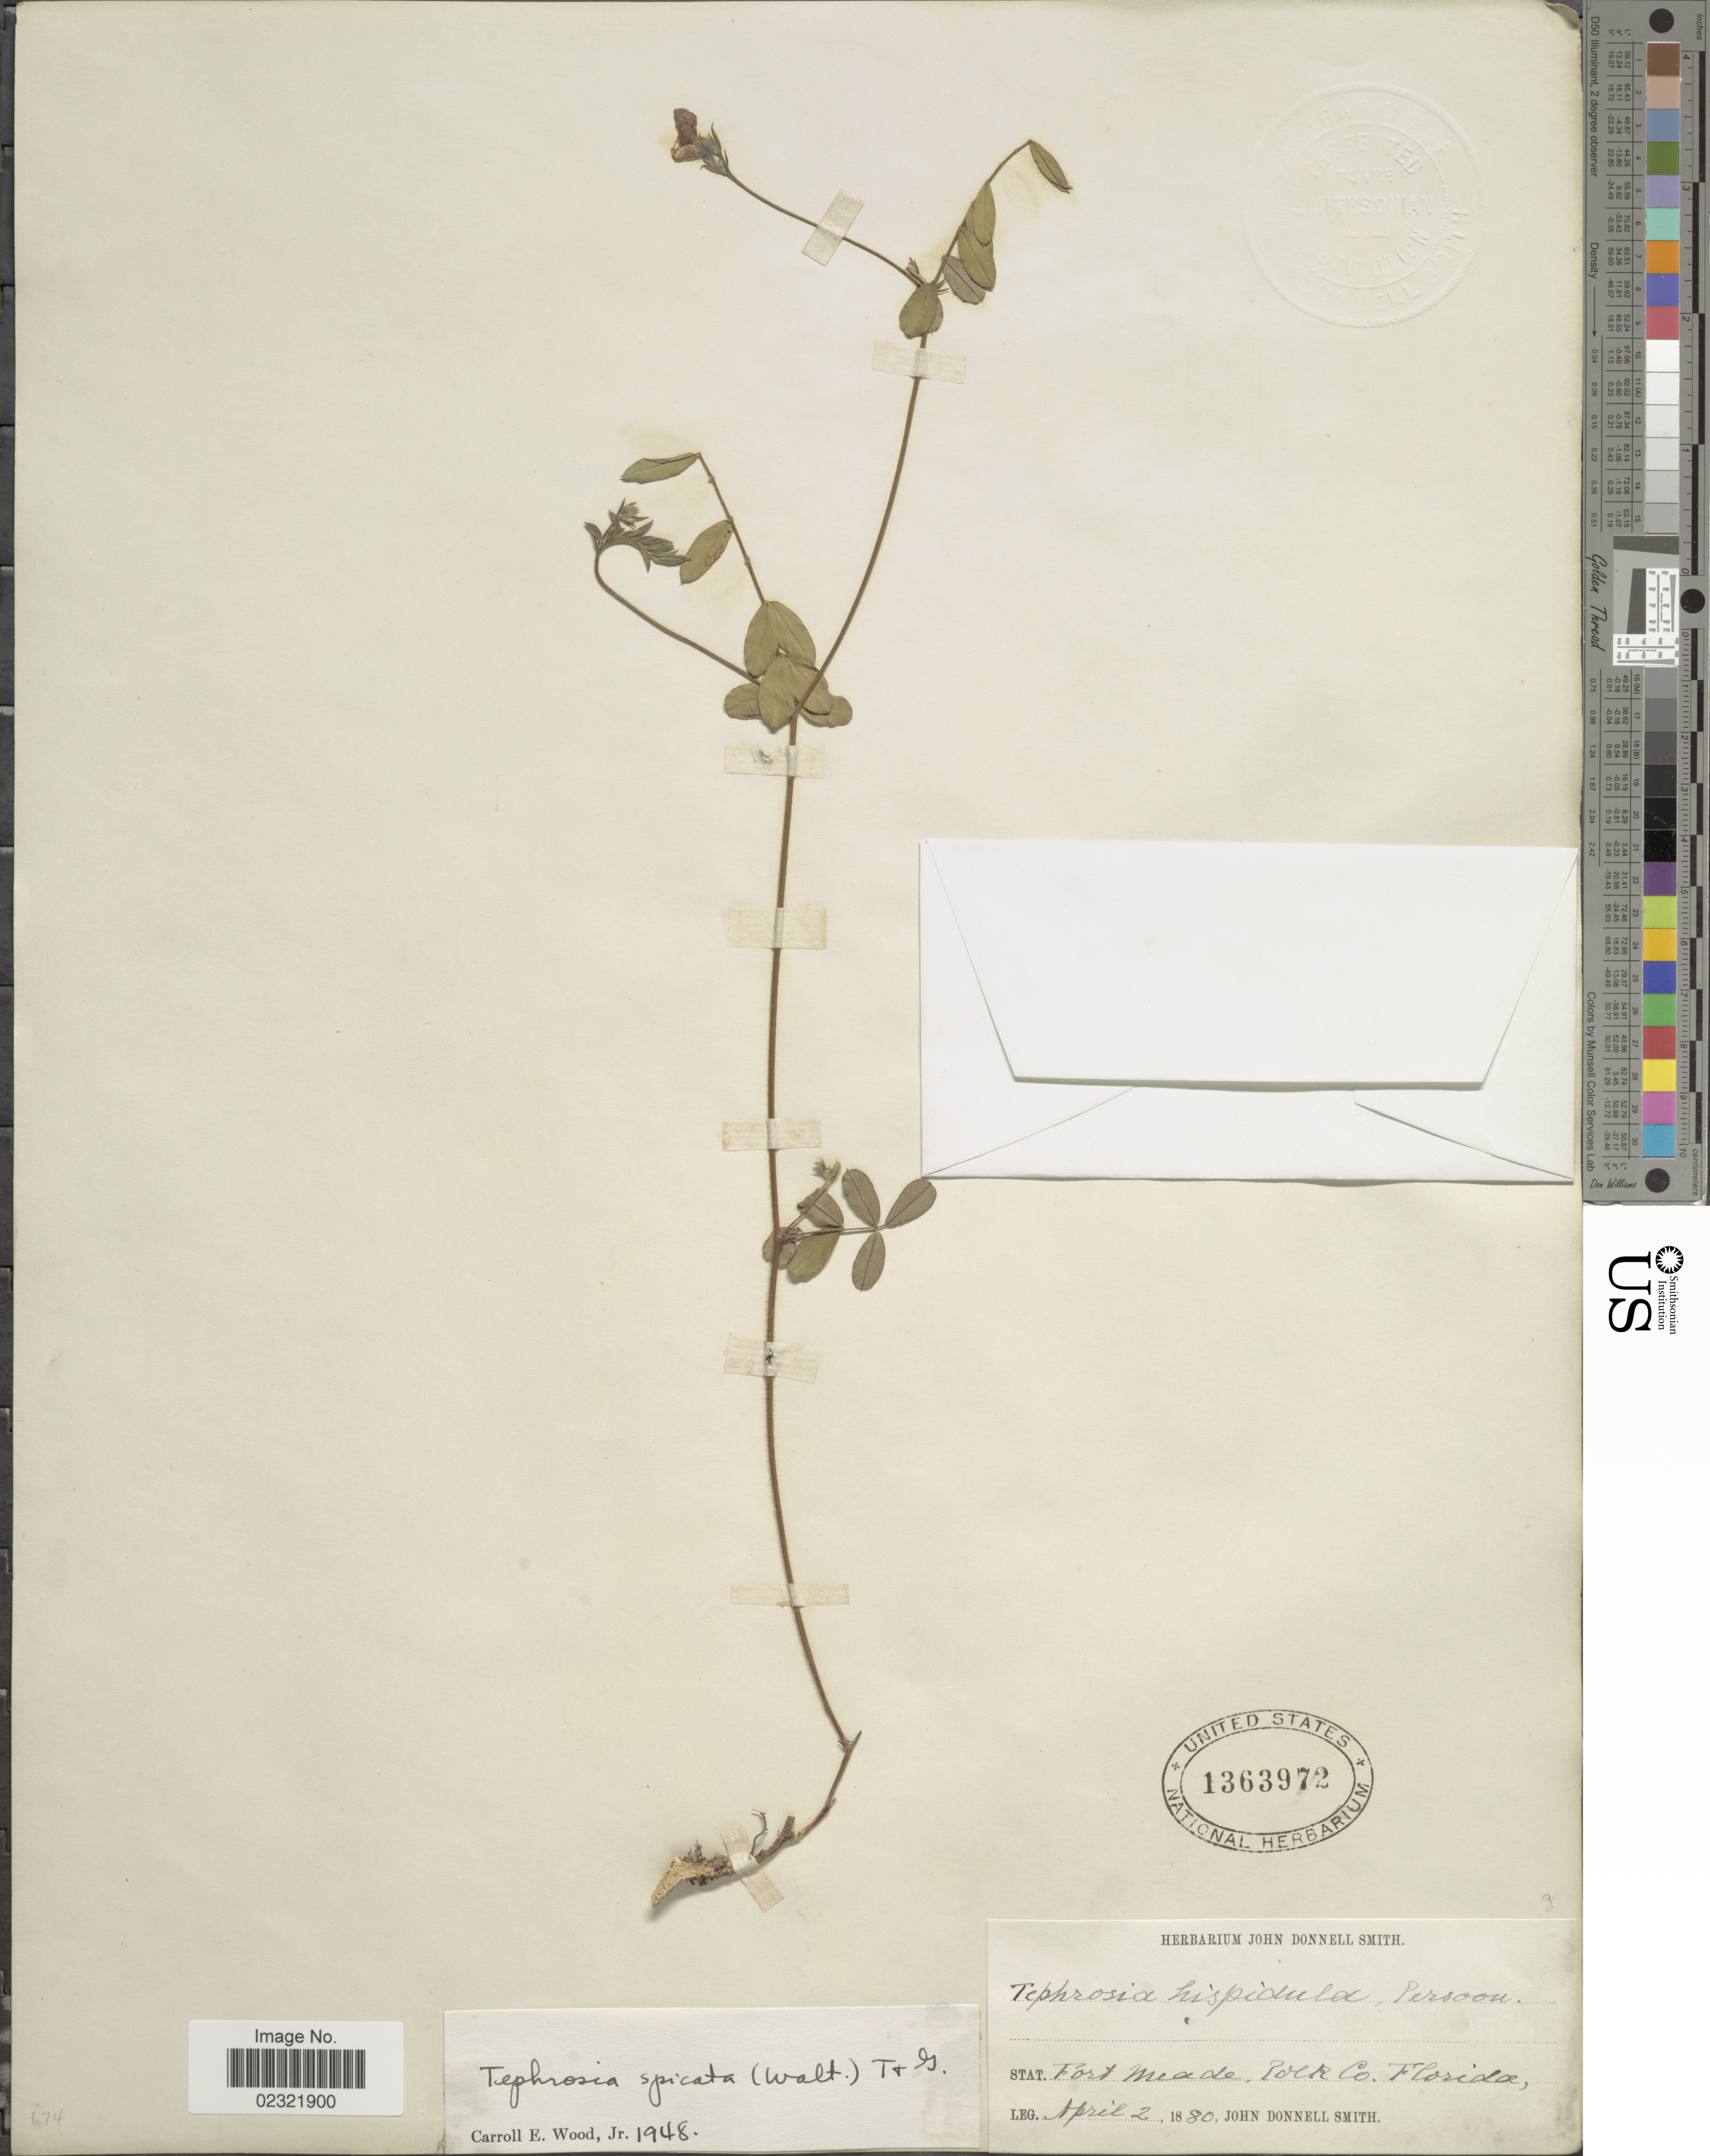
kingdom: Plantae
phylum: Tracheophyta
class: Magnoliopsida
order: Fabales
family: Fabaceae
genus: Tephrosia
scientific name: Tephrosia spicata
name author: (Walter) Torr. & A. Gray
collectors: J. Donnell Smith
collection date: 1880-04-02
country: United States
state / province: Florida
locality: Fort Meade, Polk Co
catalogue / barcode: US 1363972